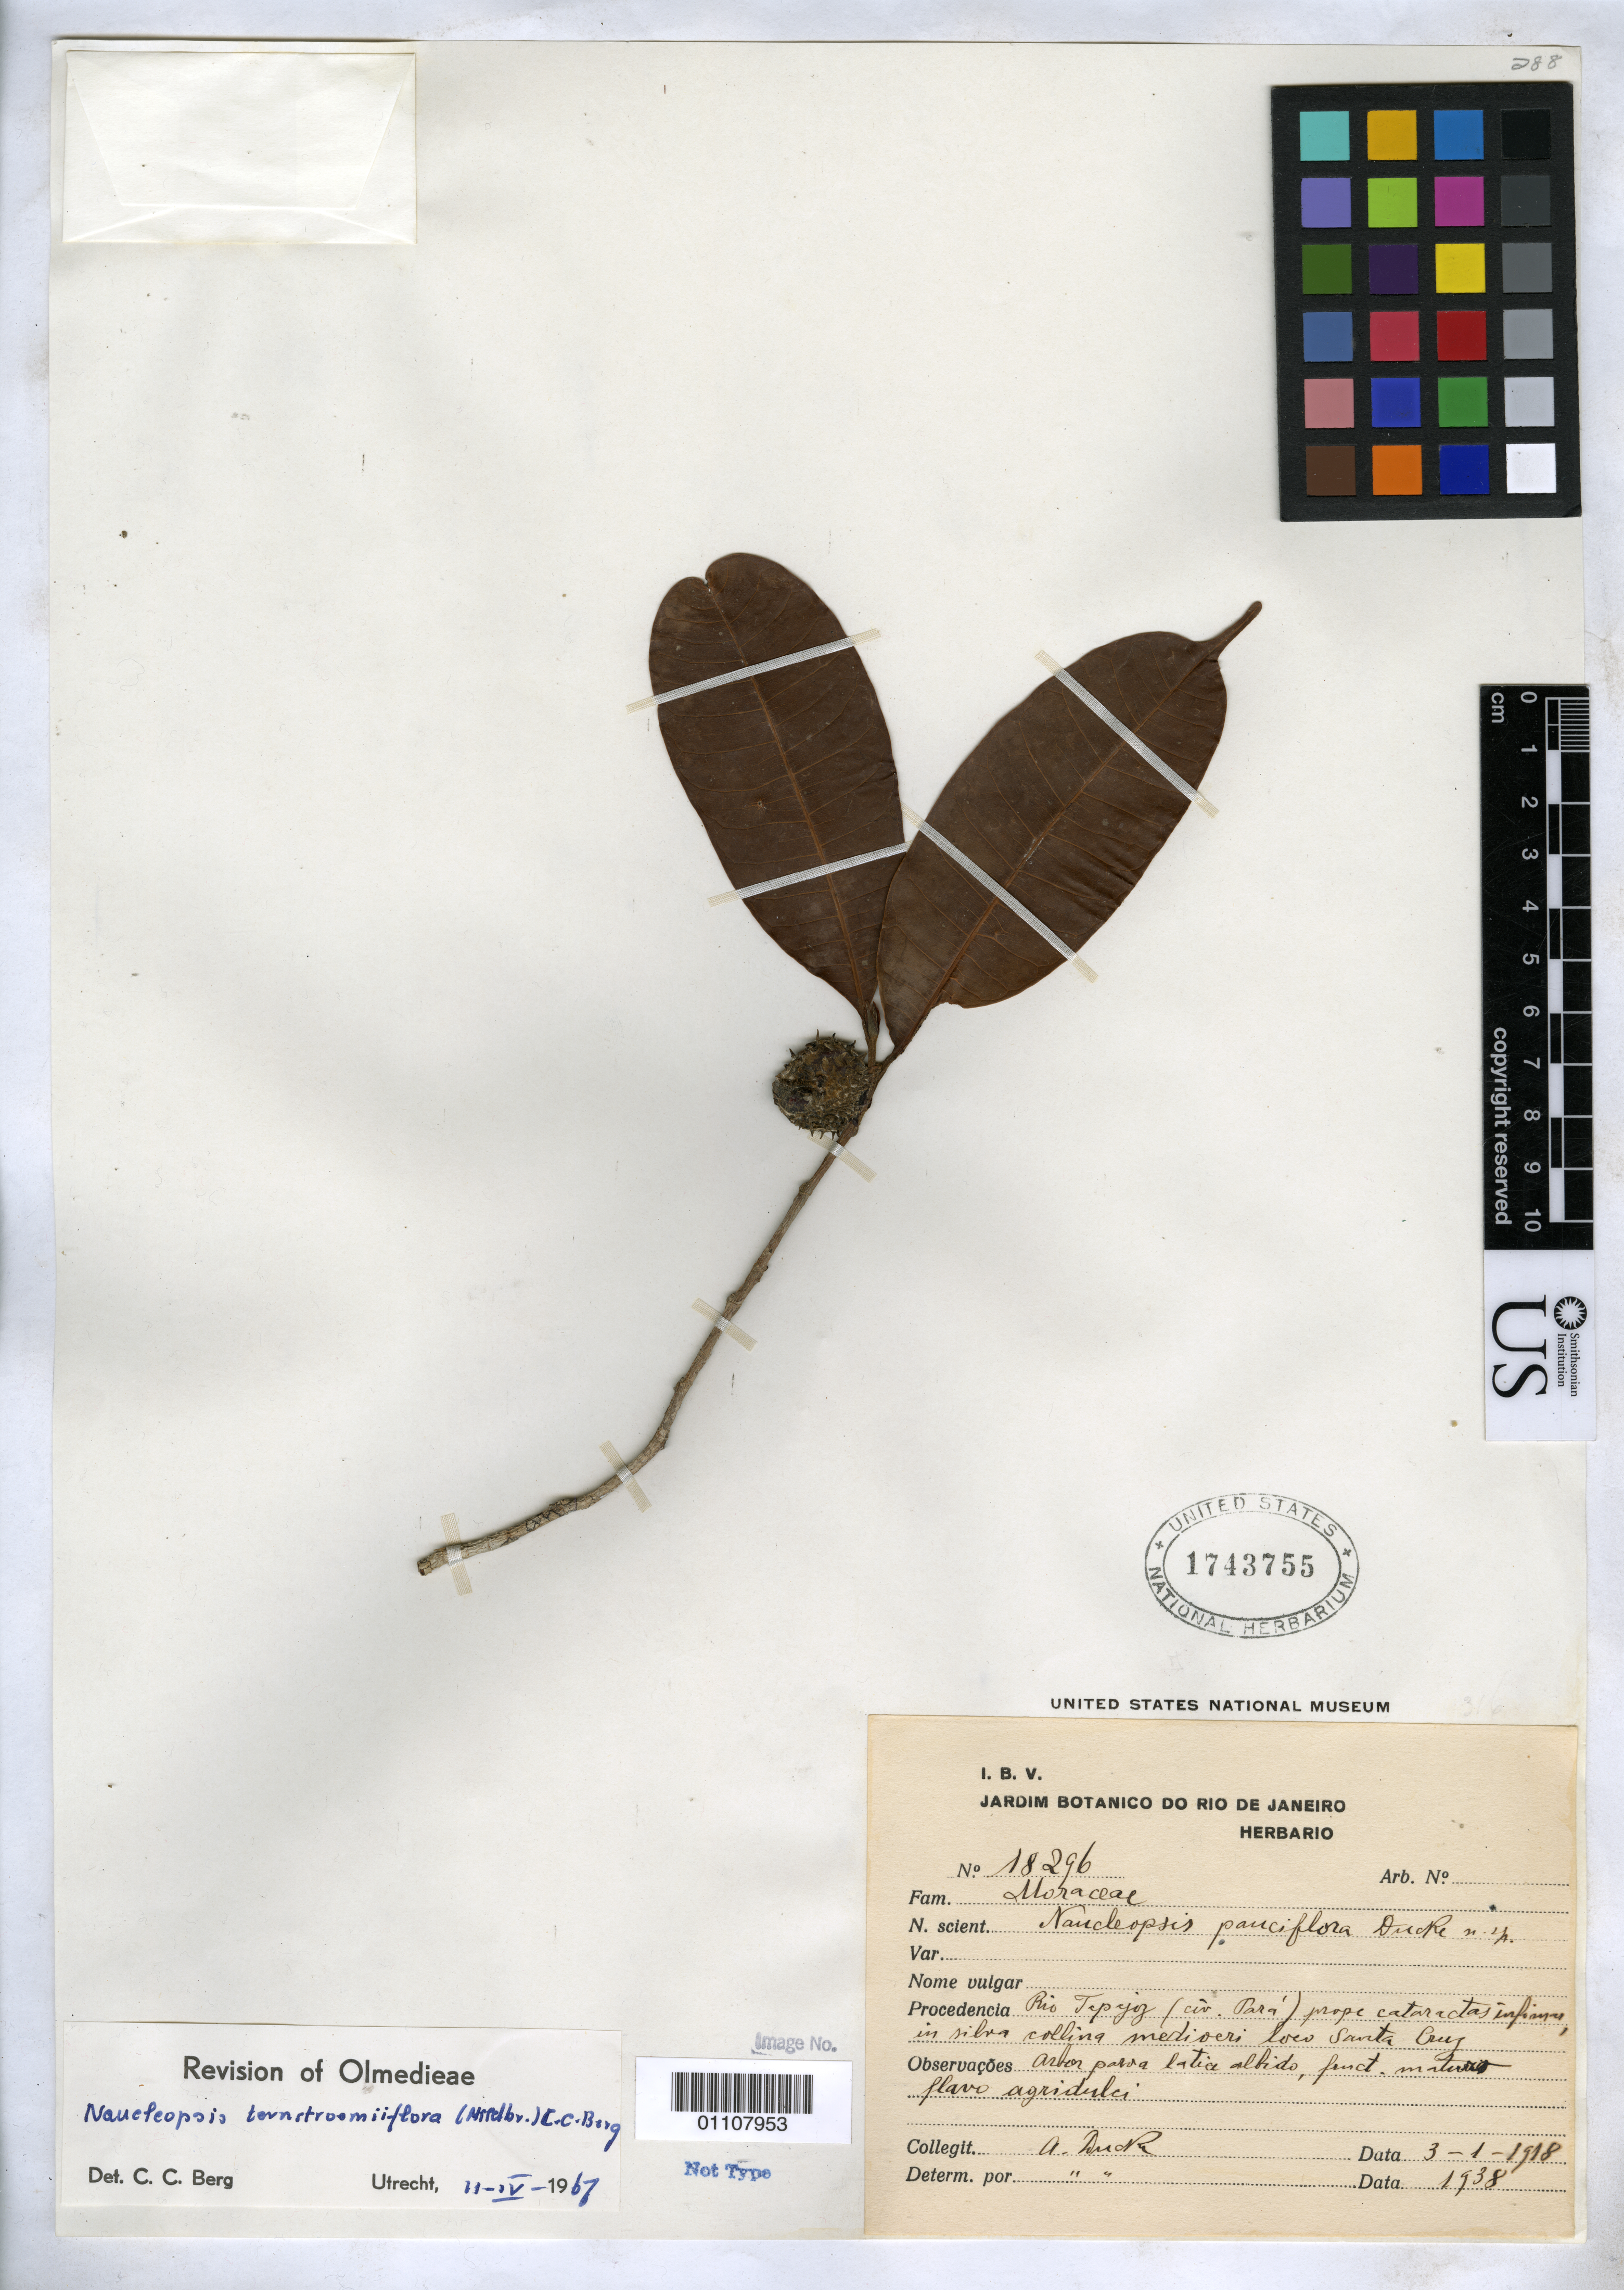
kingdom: Plantae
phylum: Tracheophyta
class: Magnoliopsida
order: Rosales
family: Moraceae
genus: Naucleopsis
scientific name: Naucleopsis pauciflora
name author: Ducke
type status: Syntype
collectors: A. Ducke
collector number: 18296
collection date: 1918-01-03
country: Brazil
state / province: Pará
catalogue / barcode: US 1743755